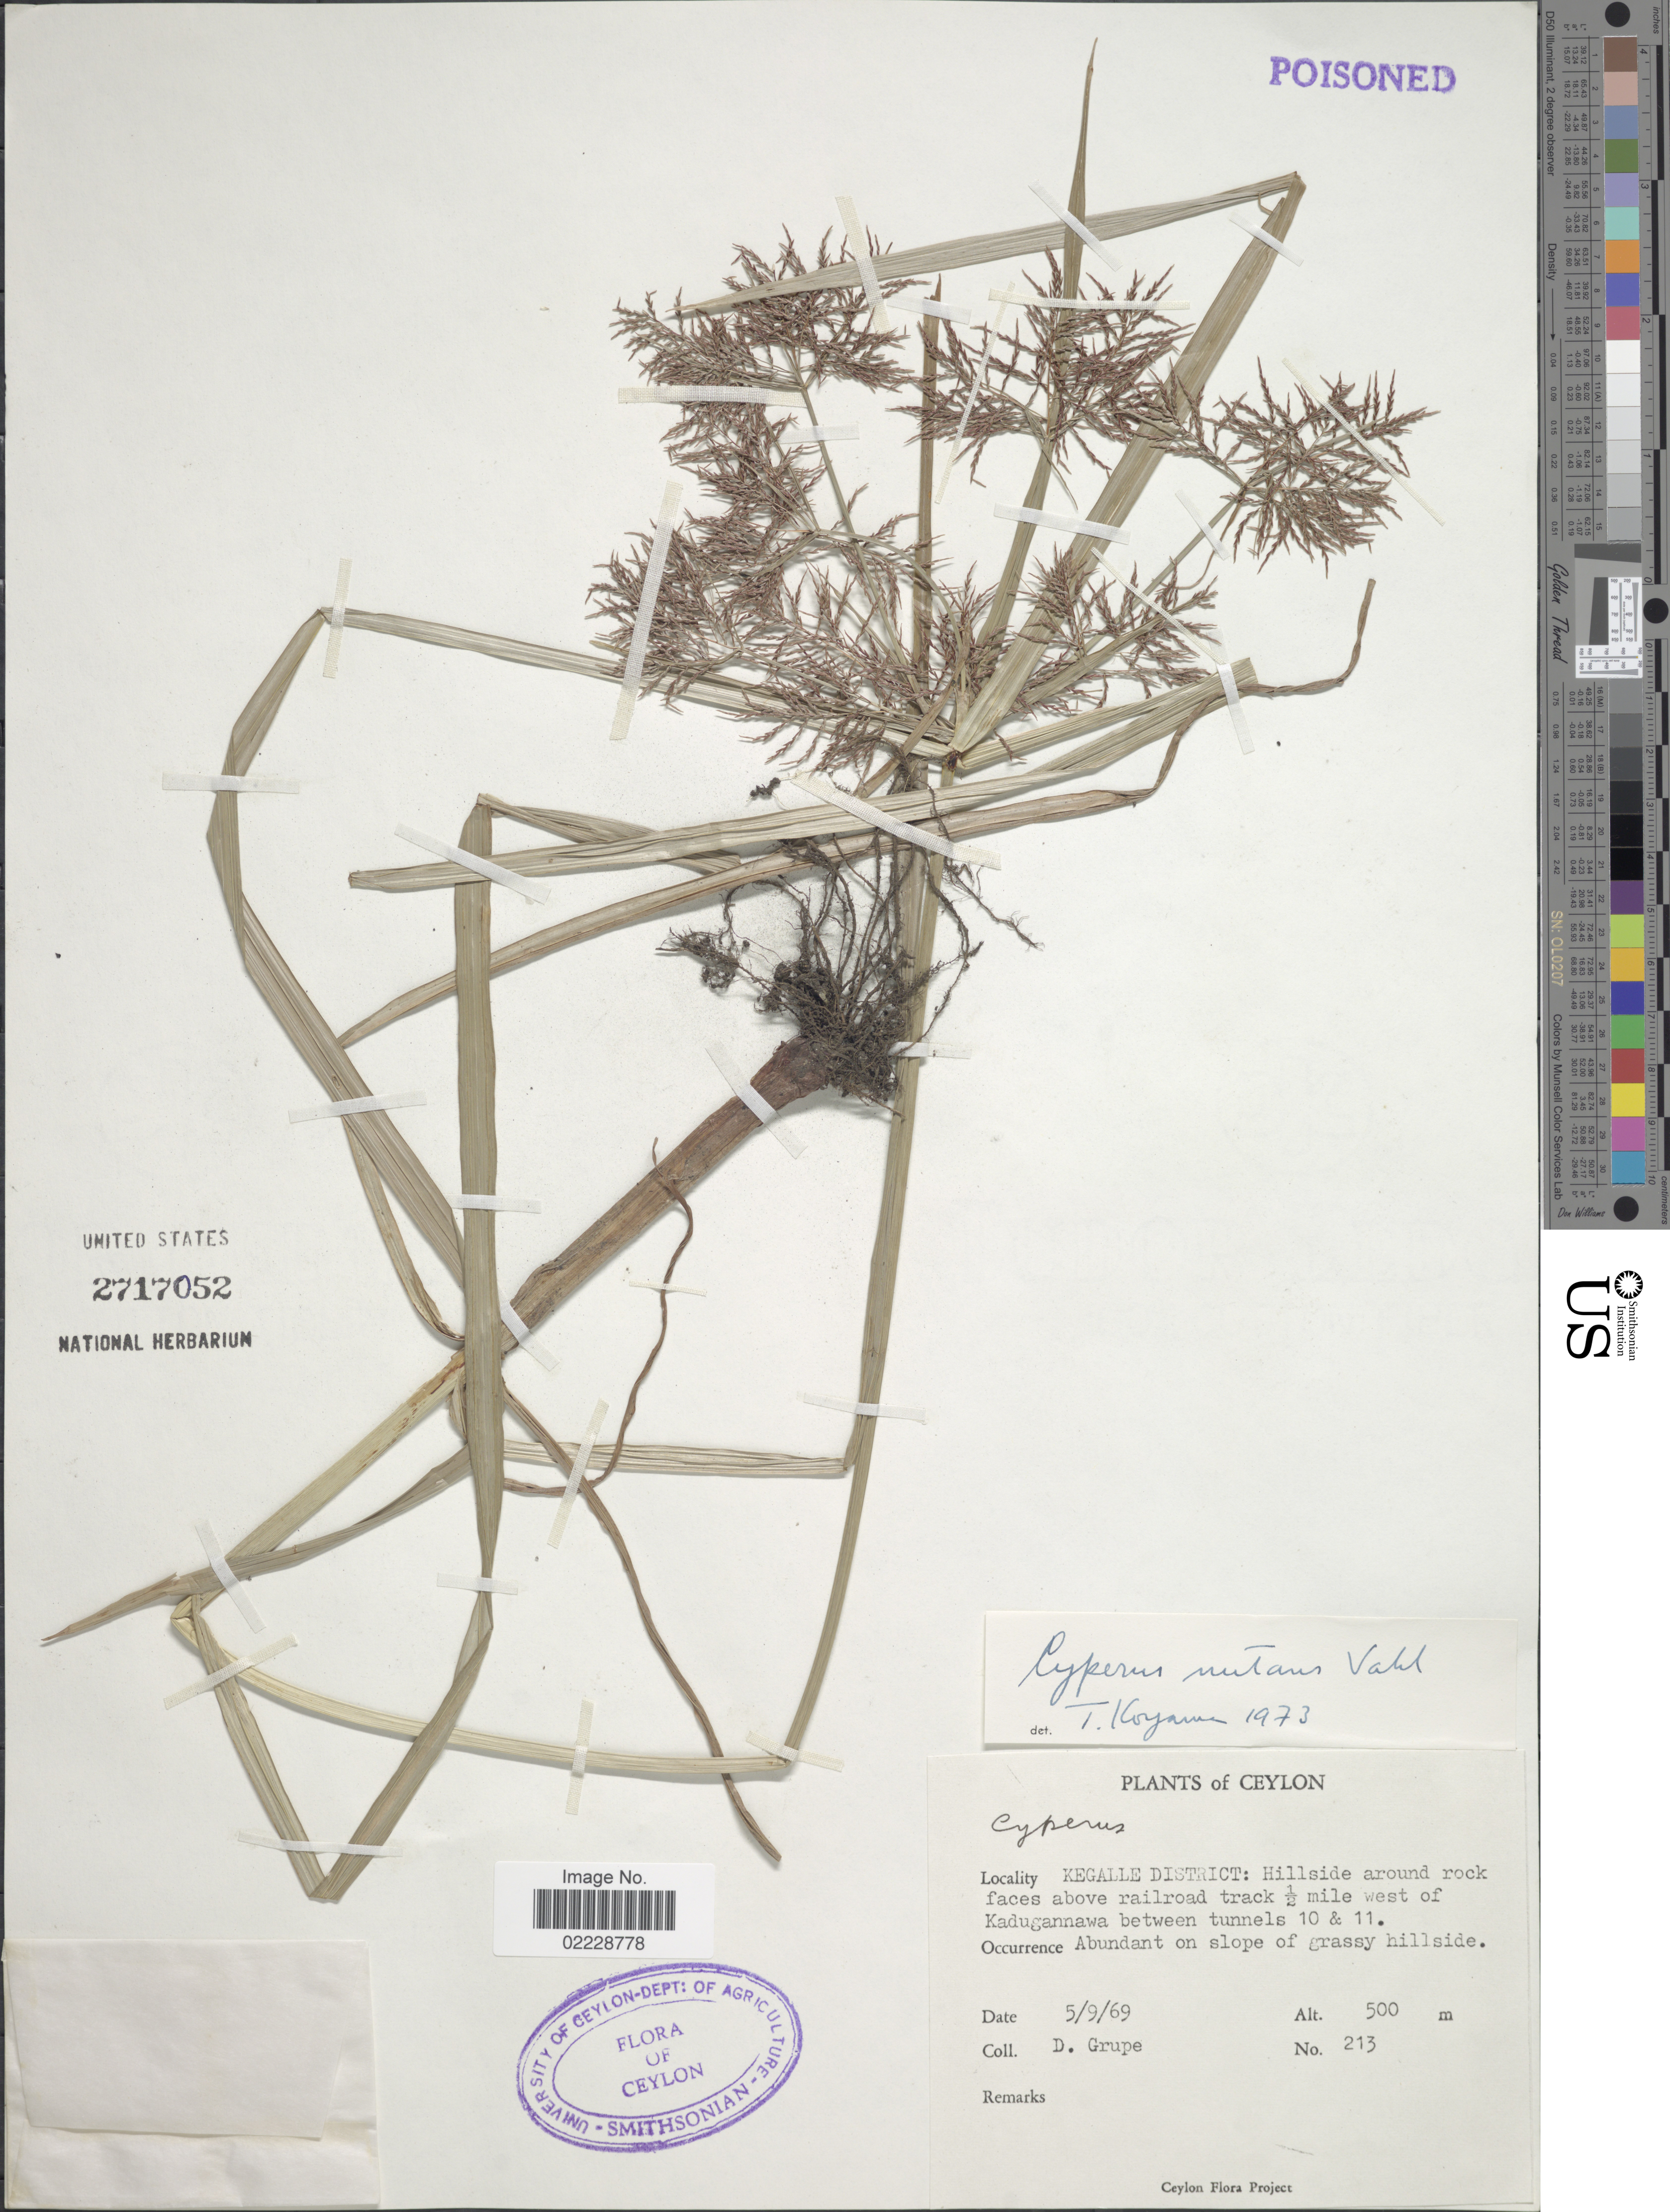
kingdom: Plantae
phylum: Tracheophyta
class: Liliopsida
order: Poales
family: Cyperaceae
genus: Cyperus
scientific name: Cyperus nutans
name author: Vahl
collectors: D. Grupe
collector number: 213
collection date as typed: Transcribed d/m/y: 5/9/69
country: Sri Lanka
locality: Ceylon, Kegalle District: Hillside around rock faces above railroad track 1/2 mile west of Kadugannawa between tunnels 10 & 11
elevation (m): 500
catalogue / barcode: US 2717052